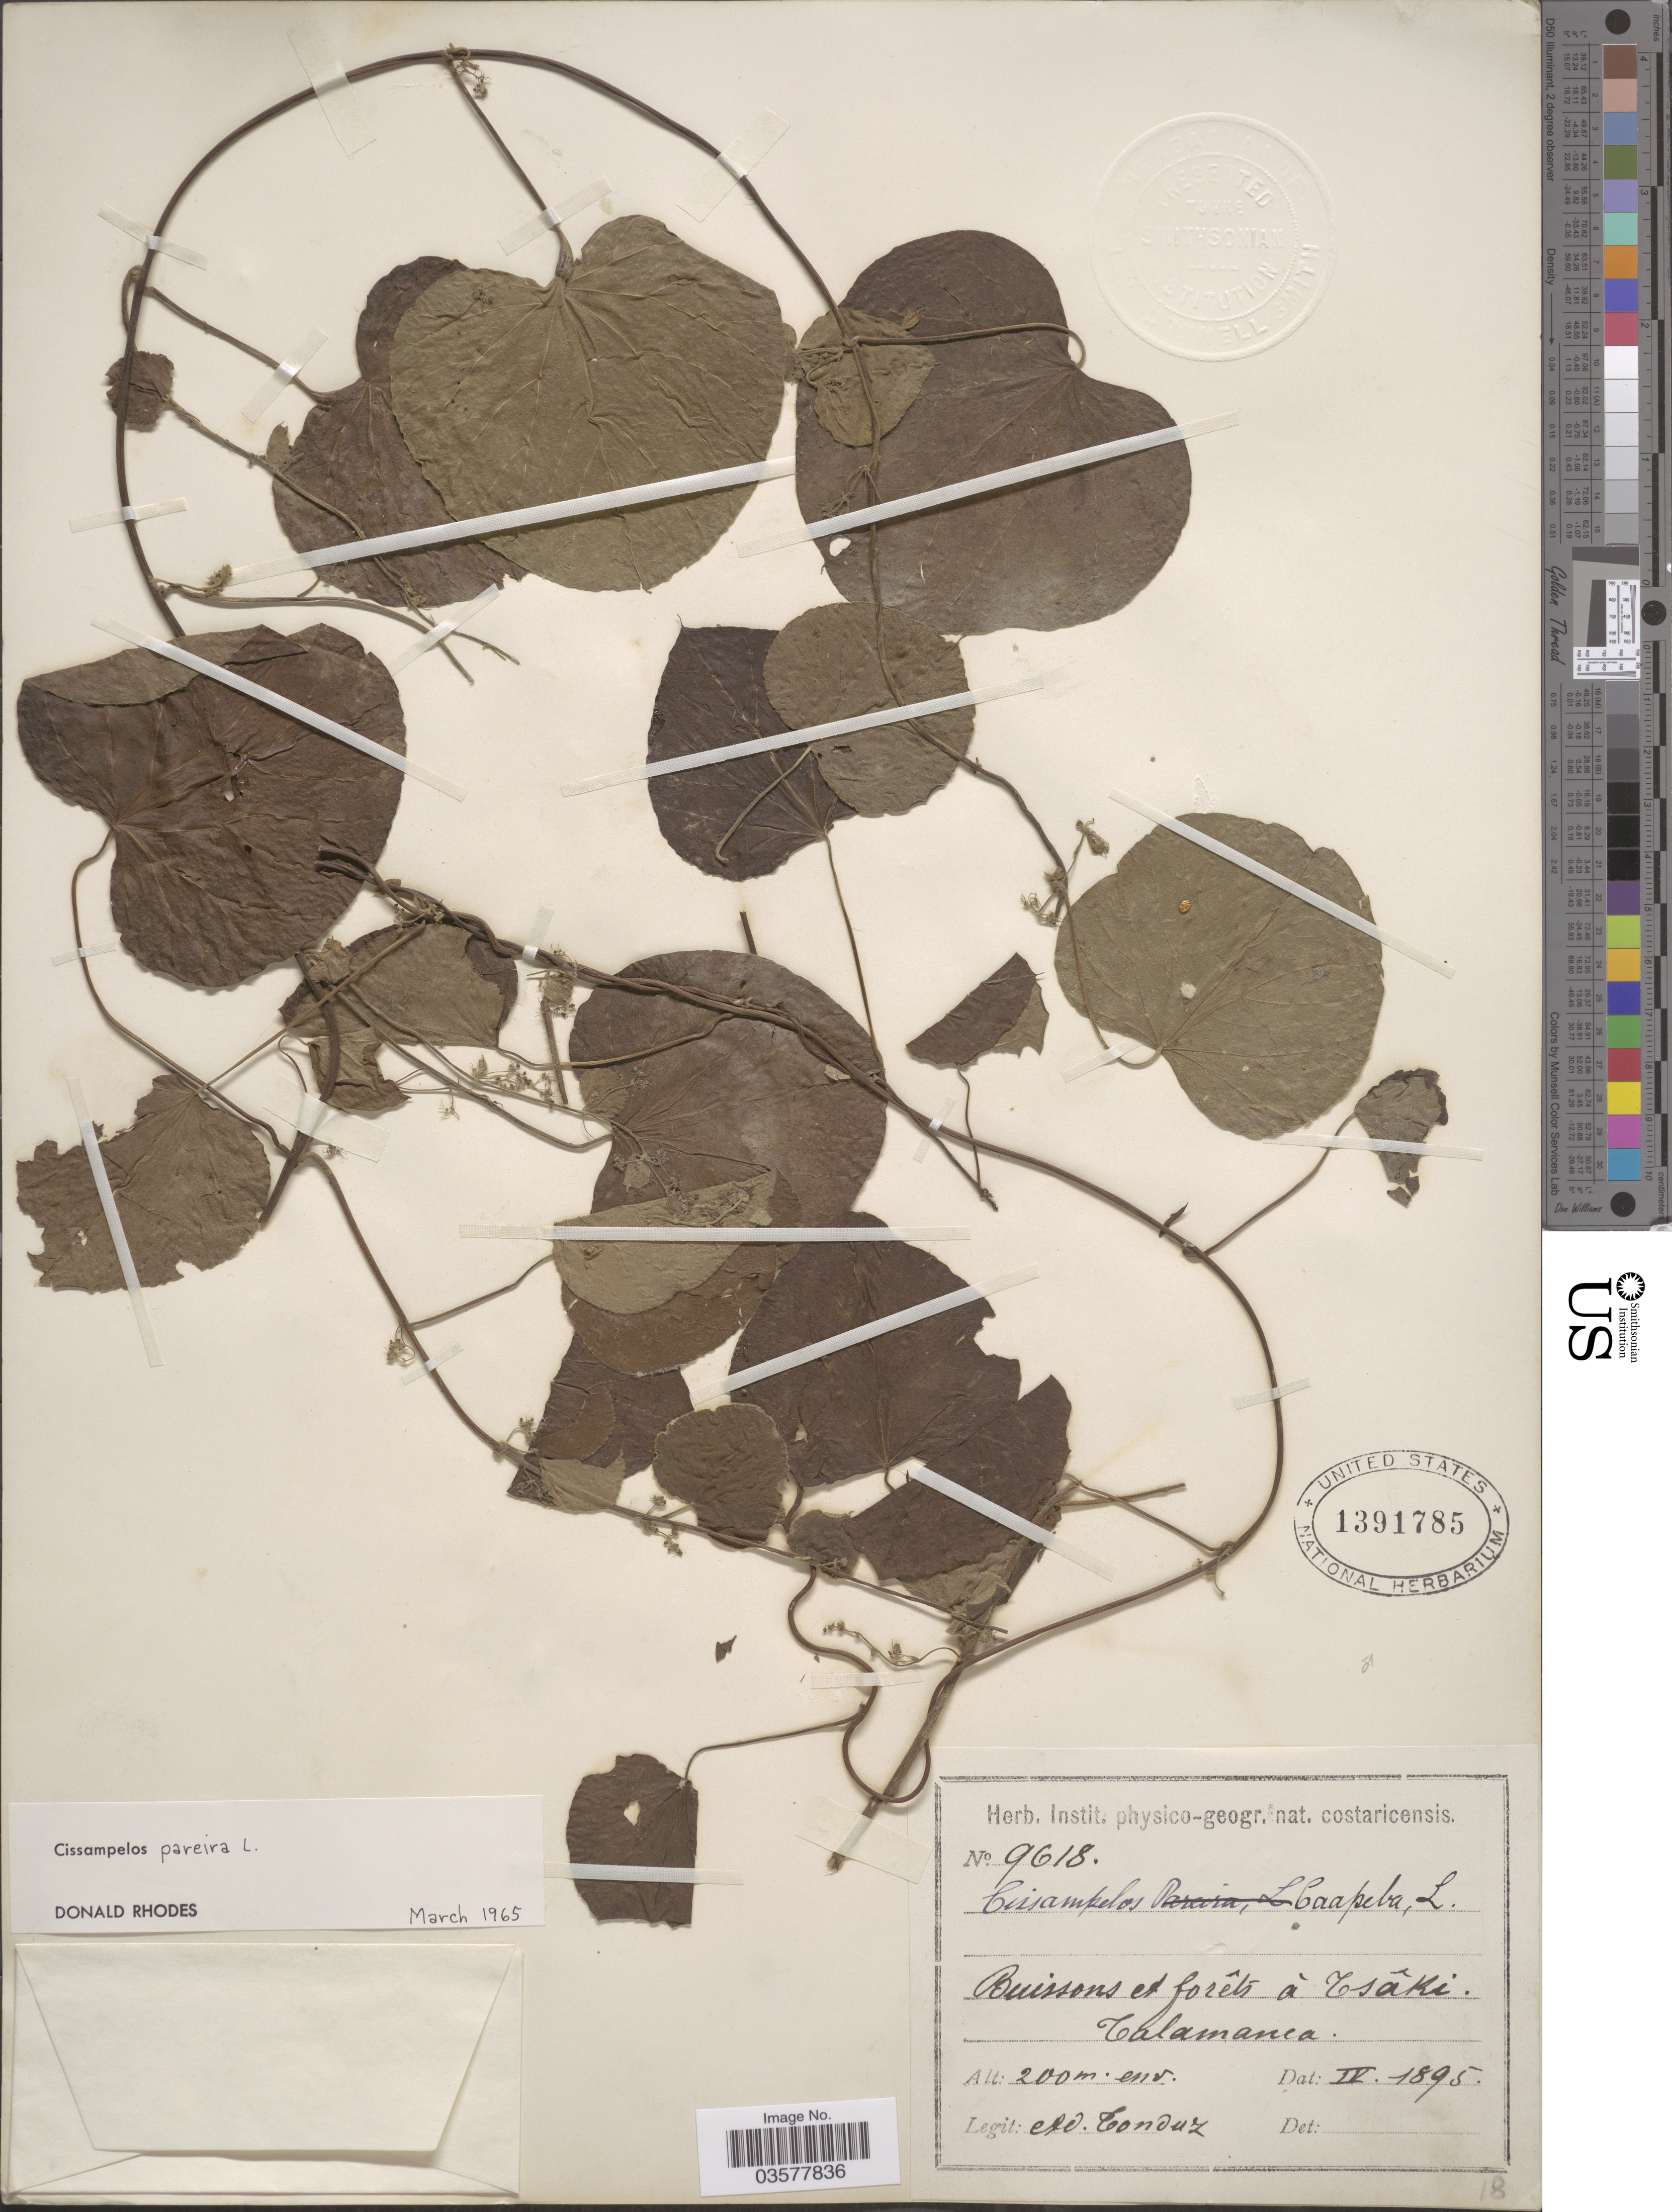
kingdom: Plantae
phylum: Tracheophyta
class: Magnoliopsida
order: Ranunculales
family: Menispermaceae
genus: Cissampelos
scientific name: Cissampelos pareira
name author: L.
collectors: A. Tonduz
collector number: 9618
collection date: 1895-04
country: Costa Rica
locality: Buissons et forêts á Tsâki. Talamanca.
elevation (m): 200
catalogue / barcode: US 1391785